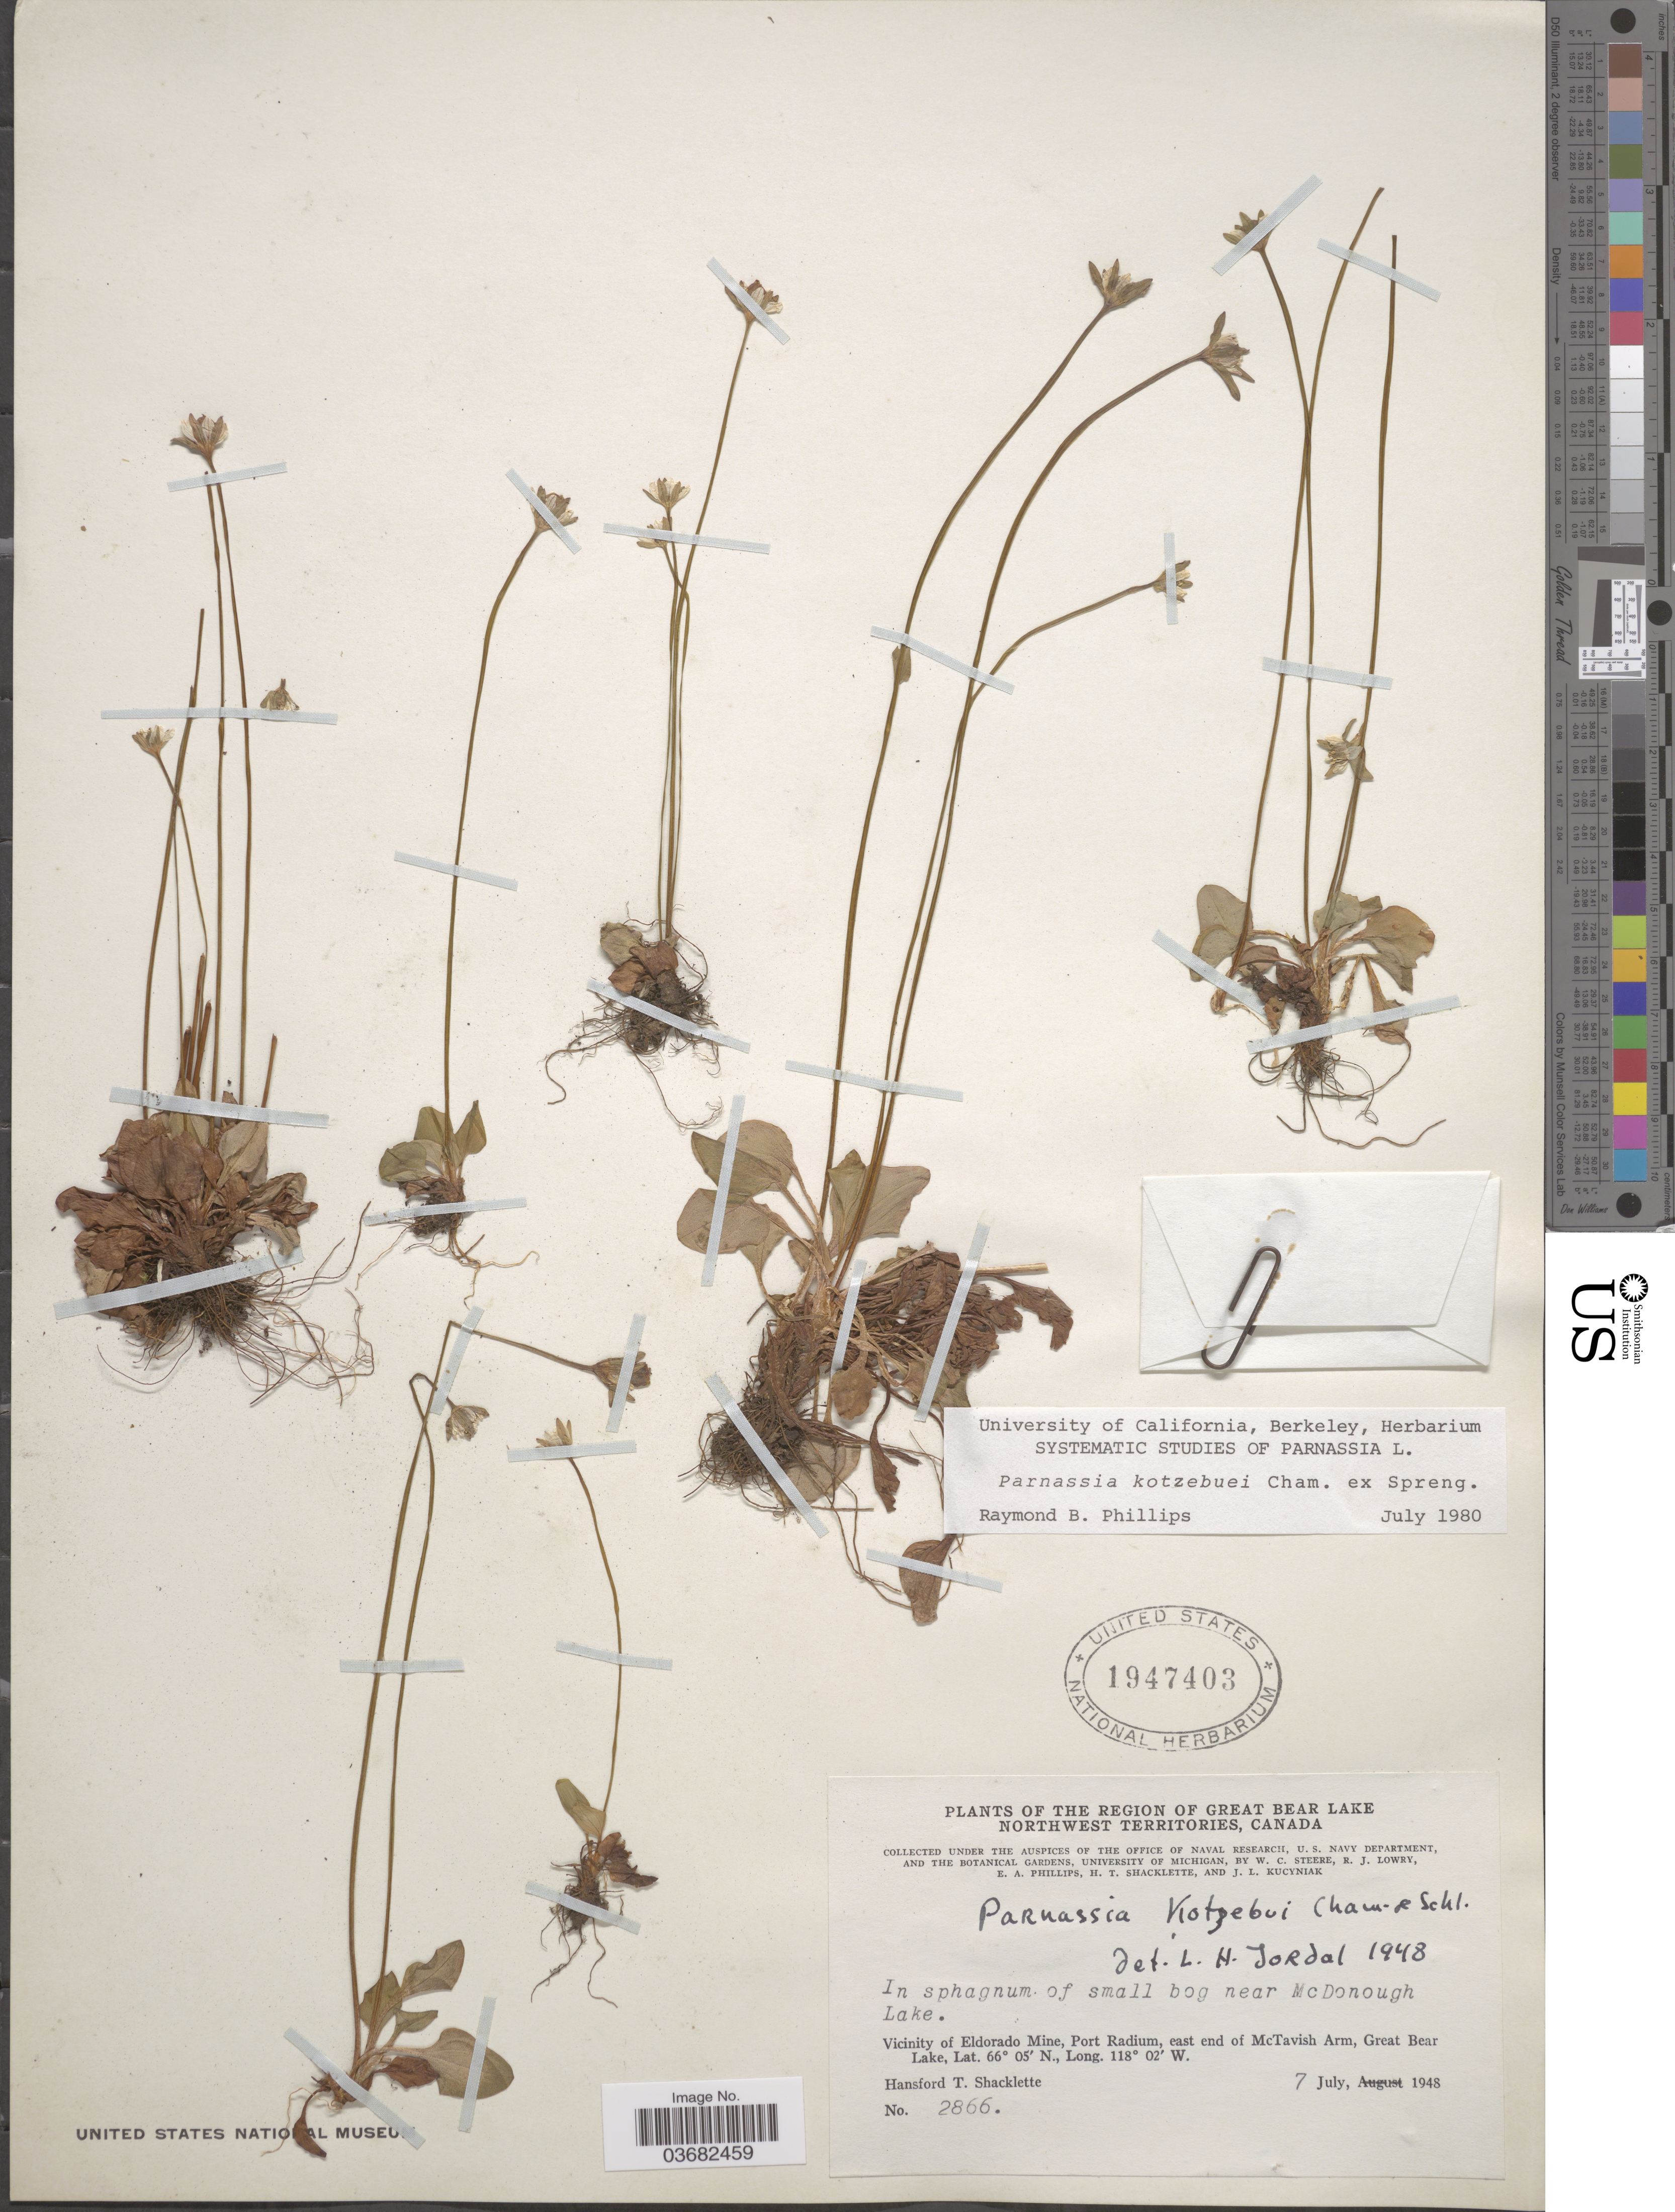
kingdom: Plantae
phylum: Tracheophyta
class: Magnoliopsida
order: Celastrales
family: Parnassiaceae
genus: Parnassia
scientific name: Parnassia kotzebuei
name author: Cham. ex Spreng.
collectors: W. C. Steere, R. Lowry, E. Phillips, H. Shacklette & J. Kucyniak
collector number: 2866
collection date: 1948-07-07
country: Canada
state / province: Northwest Territories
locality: The Region of Great Bear Lake. In sphagnum of small bog near McDonough Lake. Vicinity of Eldorado Mine, Port Radium, east end of McTavish Arm, Great Bear Lake.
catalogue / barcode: US 1947403